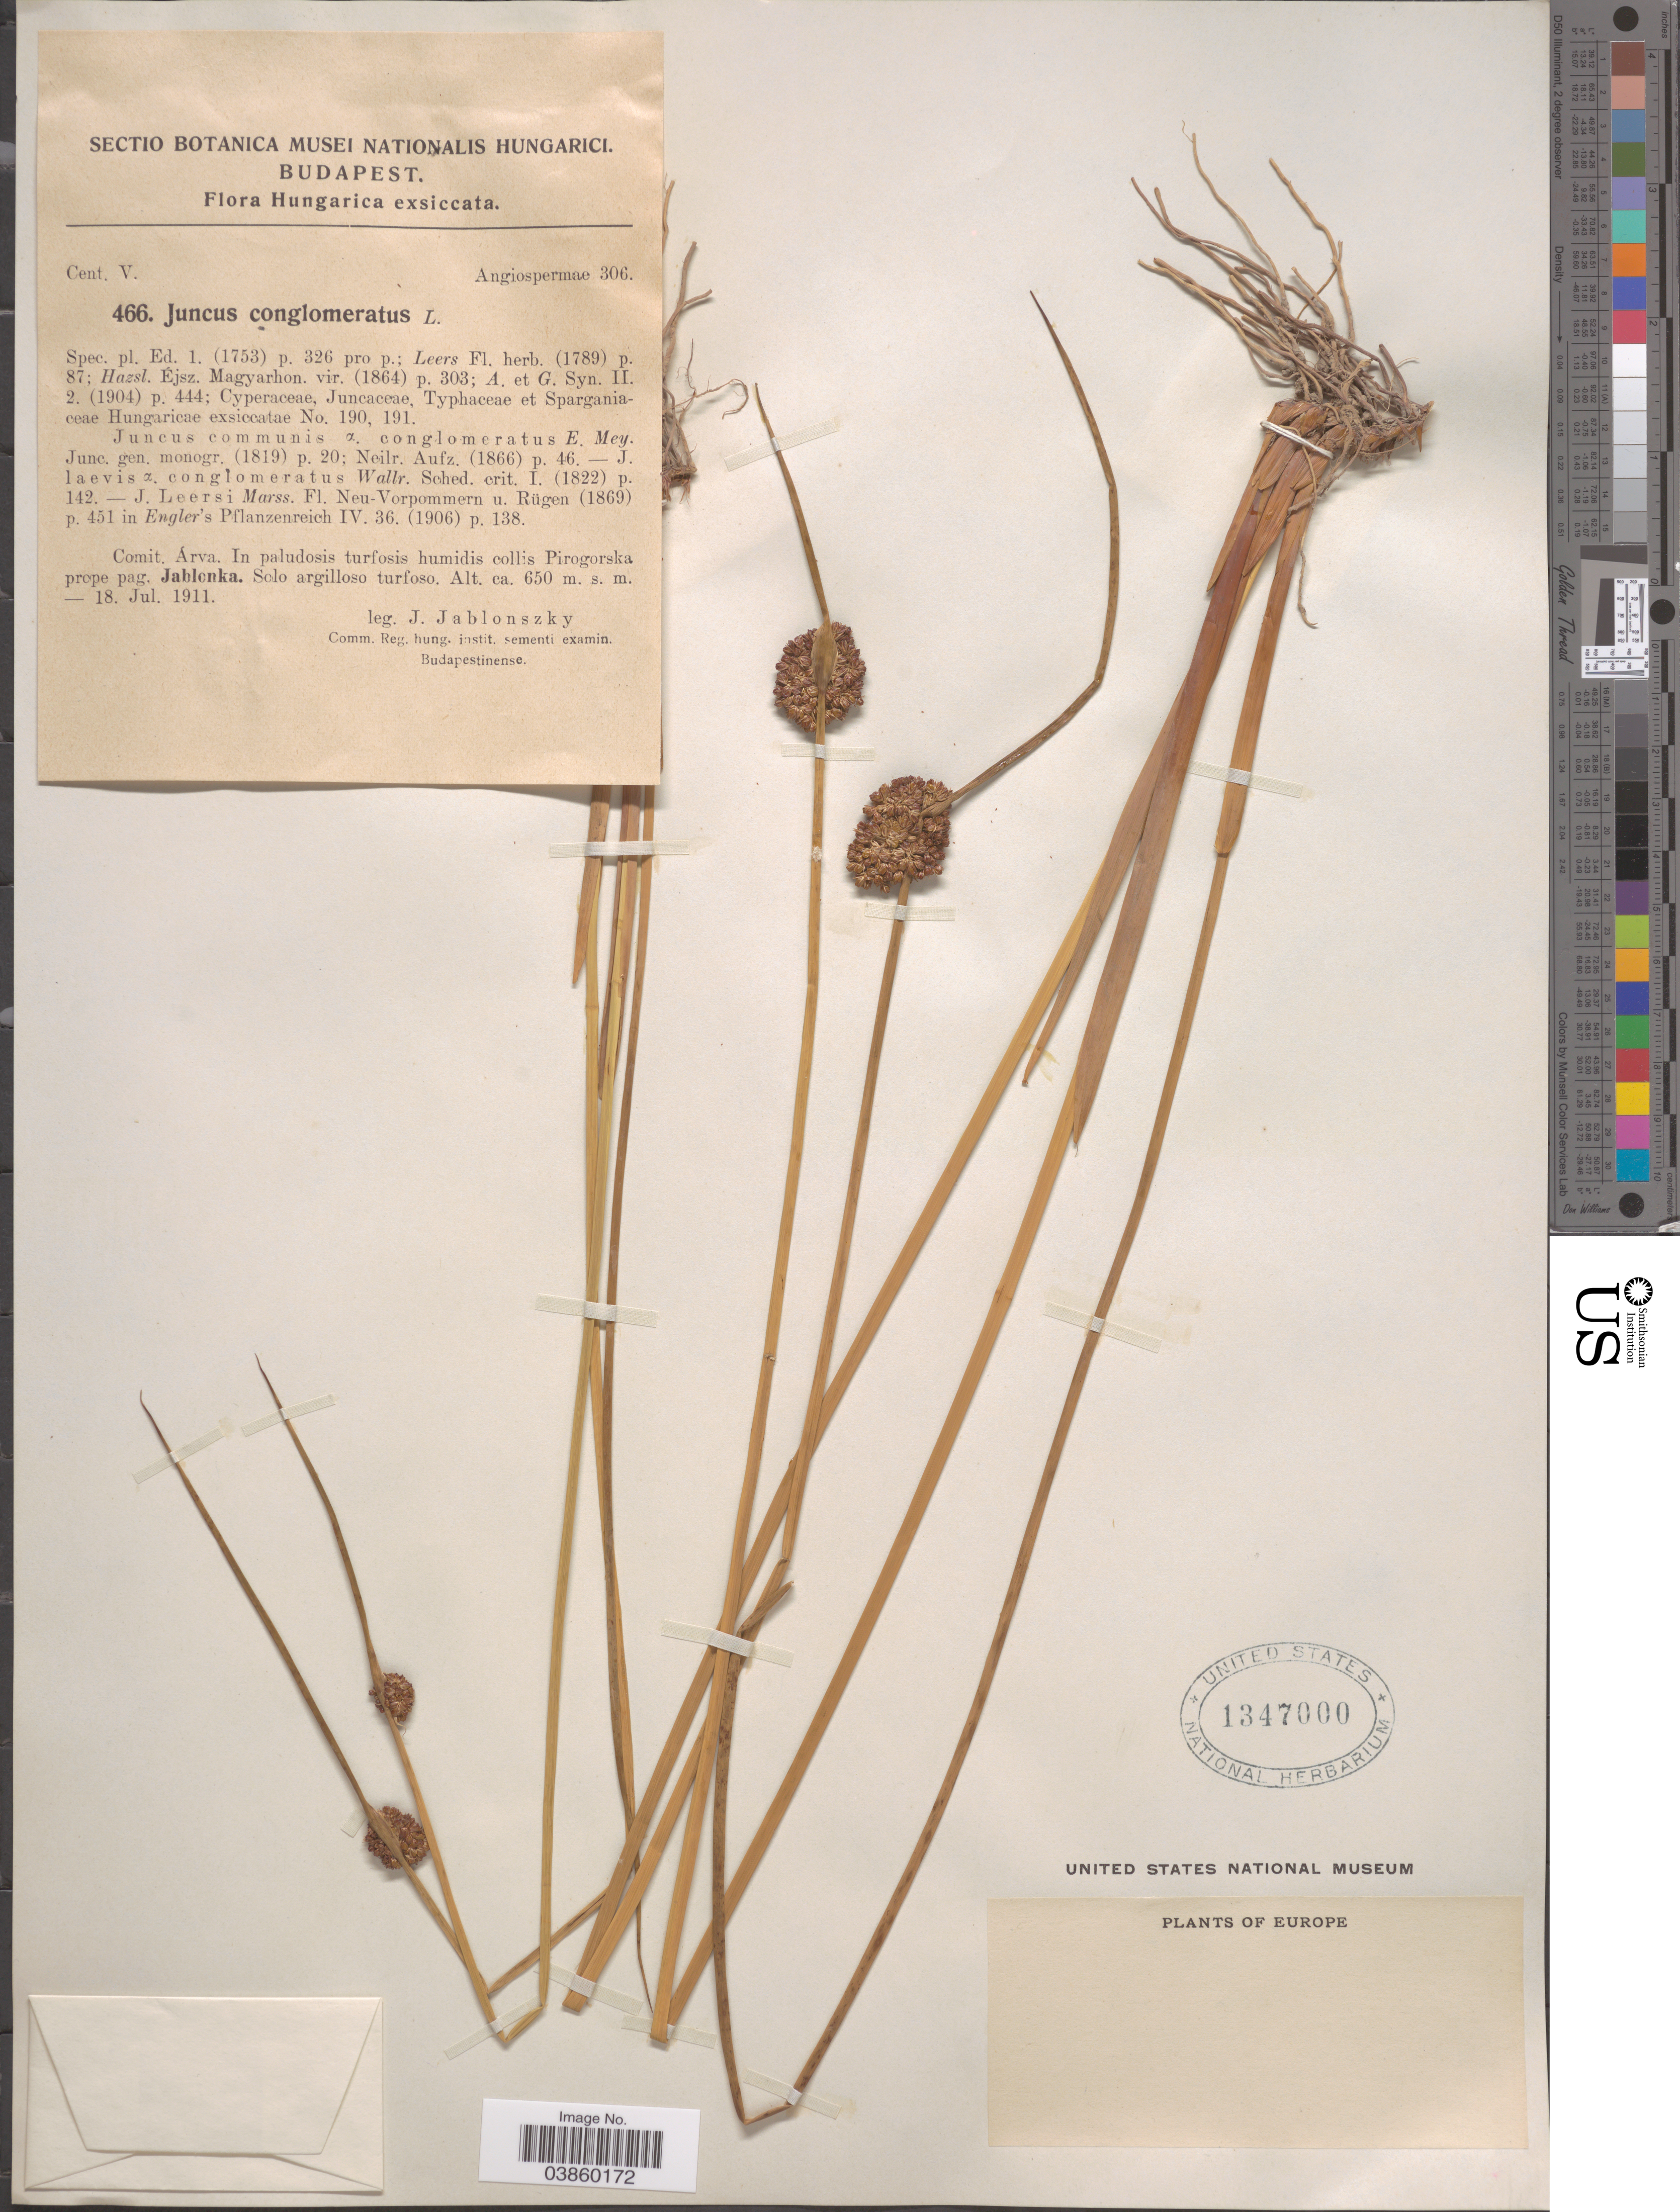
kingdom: Plantae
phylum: Tracheophyta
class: Liliopsida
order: Poales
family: Juncaceae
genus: Juncus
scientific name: Juncus conglomeratus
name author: L.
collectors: J. Jablonszky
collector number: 466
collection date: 1911-07-18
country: Hungary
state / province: Budapest, Capital District of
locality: Comit. Árva. In paludosis turfosis humidis collis Pirogorska prope pag. Jablonka.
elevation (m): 650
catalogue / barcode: US 1347000